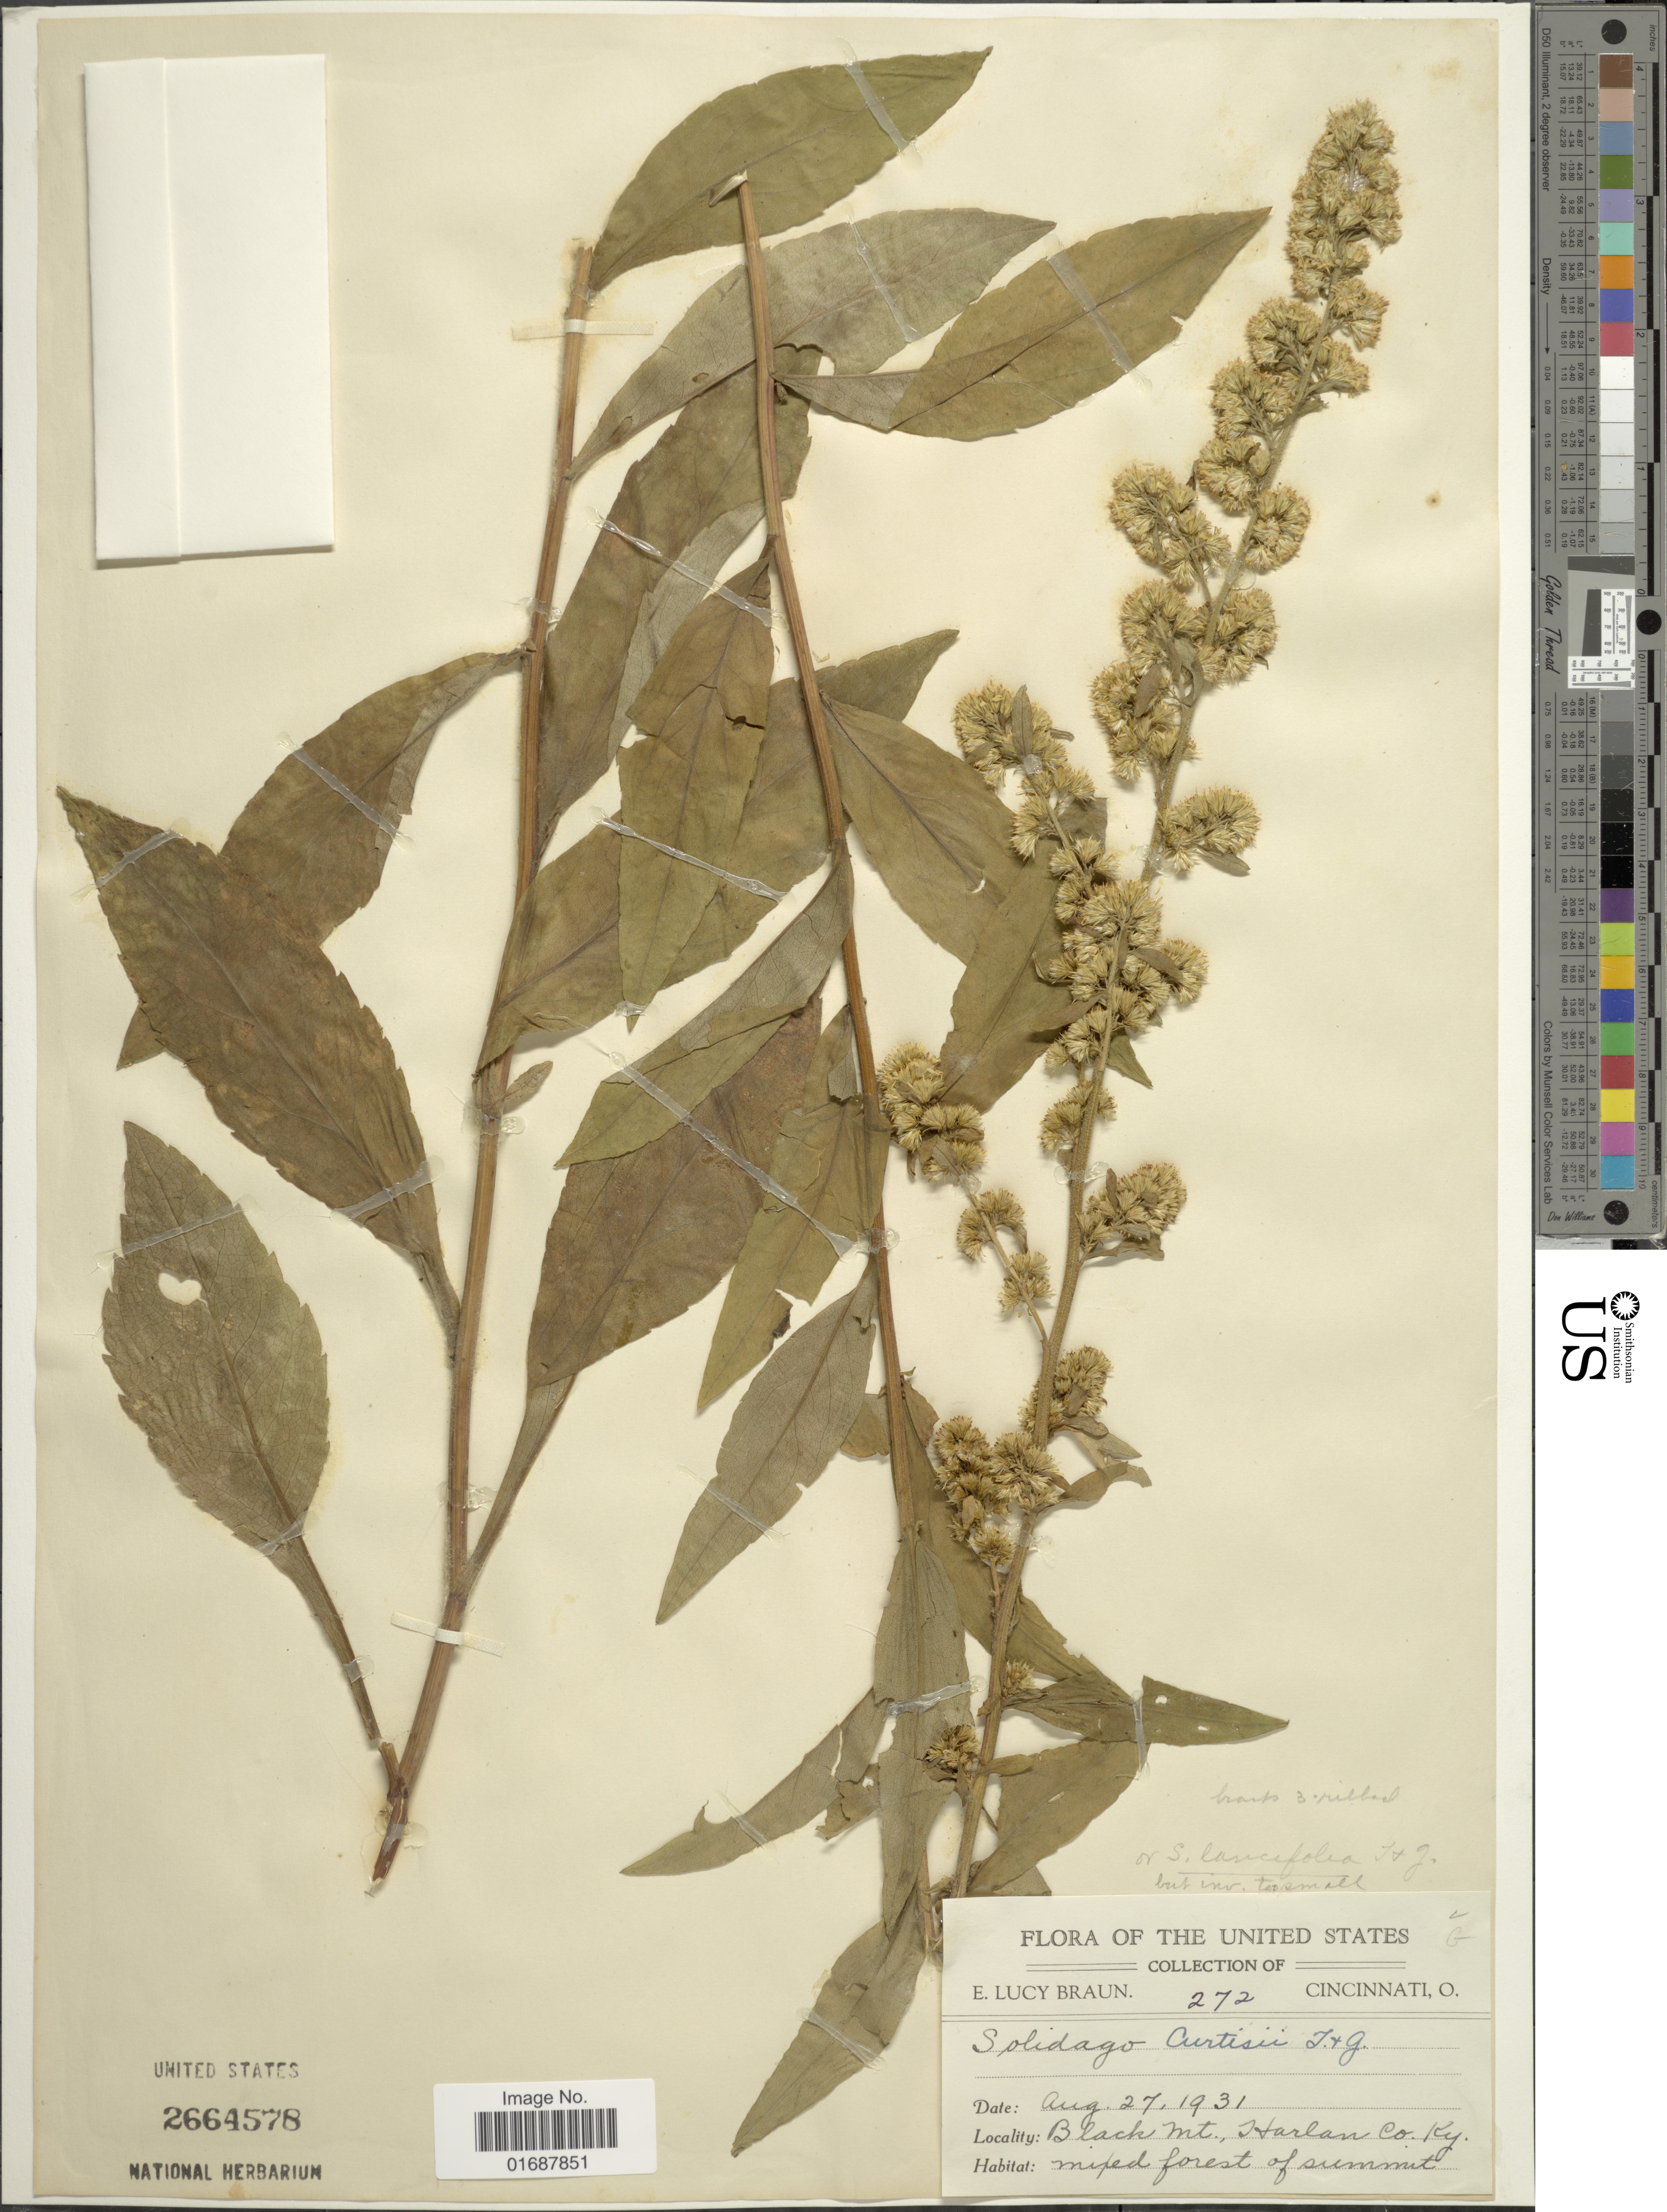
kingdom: Plantae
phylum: Tracheophyta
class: Magnoliopsida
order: Asterales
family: Asteraceae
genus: Solidago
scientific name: Solidago lancifolia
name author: (Torr. & A. Gray) Chapman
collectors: E. L. Braun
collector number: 272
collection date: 1931-08-27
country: United States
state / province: Kentucky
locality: Black Mt., Harlan Co.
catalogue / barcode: US 2664578